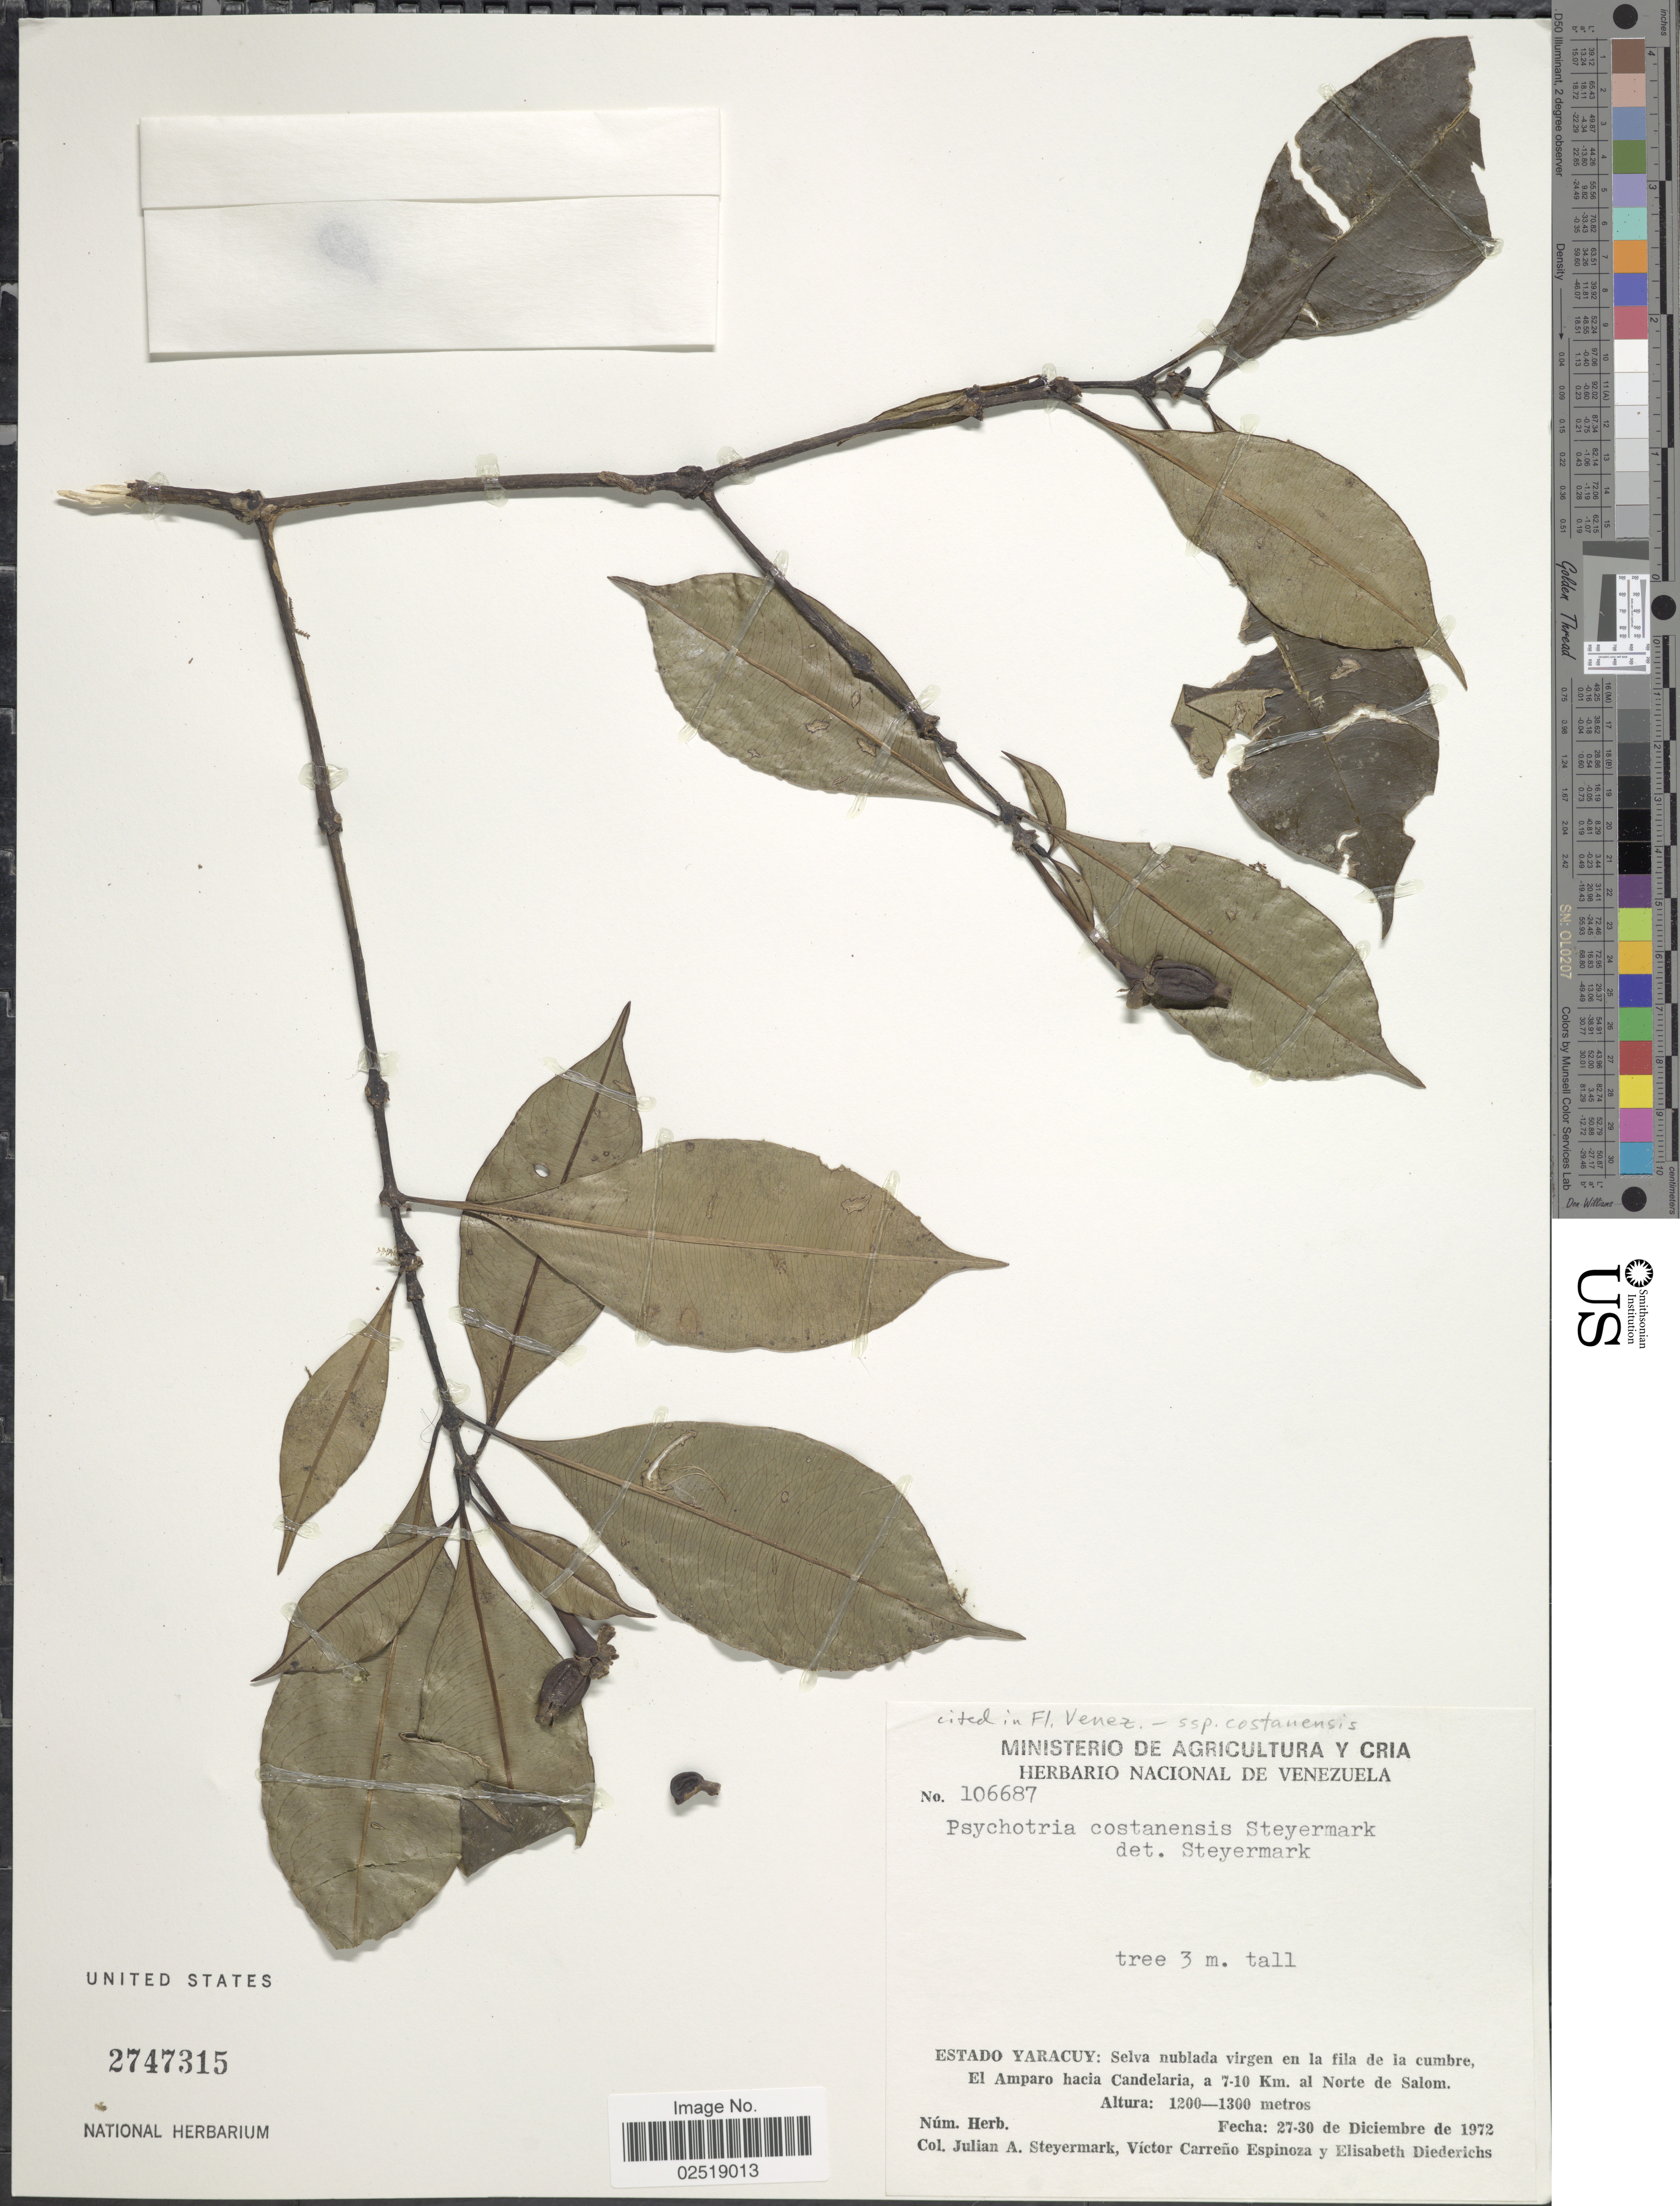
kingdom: Plantae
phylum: Tracheophyta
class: Magnoliopsida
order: Gentianales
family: Rubiaceae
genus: Psychotria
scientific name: Psychotria costanensis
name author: Steyerm.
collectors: J. Steyermark, V. Carreño E. & E. Diederichs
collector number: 106687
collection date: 1972-12-27/1972-12-30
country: Venezuela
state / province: Yaracuy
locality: Estado Yaracuy: Selva nublada virgen en la fila de la cumbre, El Amparo hacia Candelaria, a 7-10 Km. al Norte de Salom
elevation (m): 1200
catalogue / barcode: US 2747315